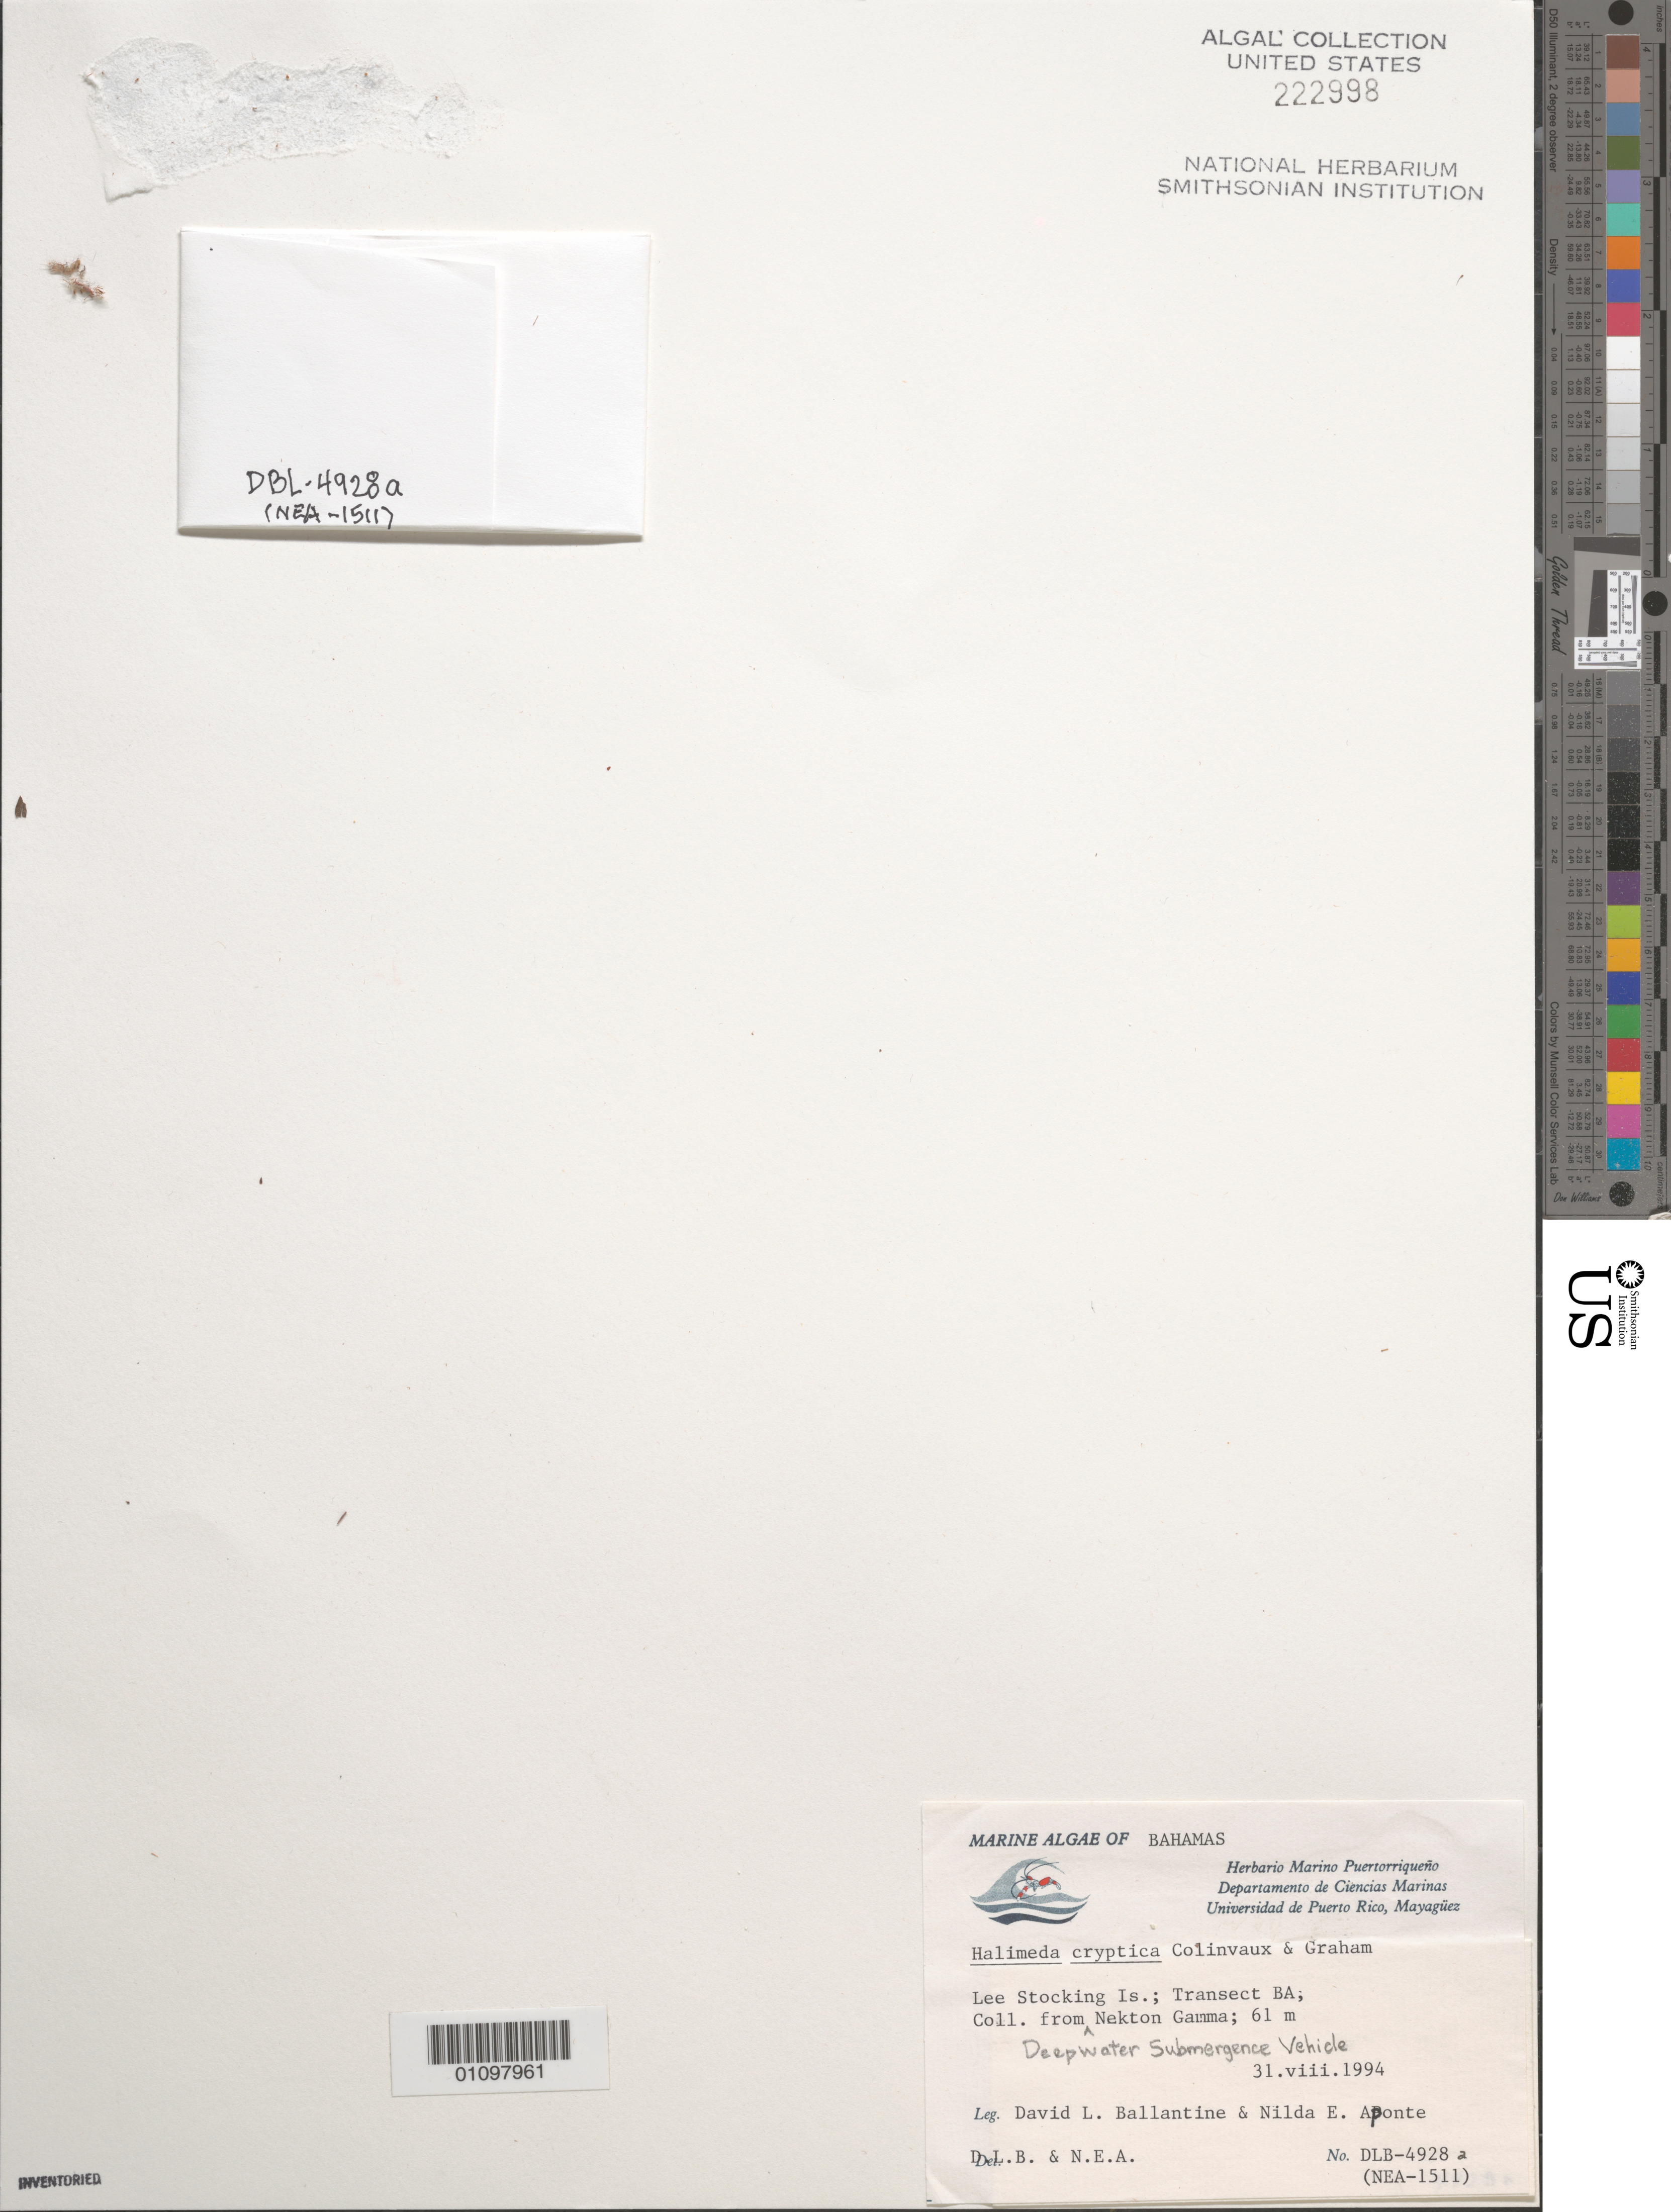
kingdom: Plantae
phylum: Chlorophyta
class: Ulvophyceae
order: Bryopsidales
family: Halimedaceae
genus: Halimeda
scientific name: Halimeda cryptica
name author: Hillis-Colinvaux & E.A. Graham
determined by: Ballantine, D. L.; Aponte, N. E.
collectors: D.L. Ballantine & N. E. Aponte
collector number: DBL-4928a & NEA-1511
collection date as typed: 31 Aug 1994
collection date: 1994-08-31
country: Bahamas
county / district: Exuma District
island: Lee Stocking Island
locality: Deepwater Submergence Vehicle (DSV) Nekton Gamma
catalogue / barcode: US 222998